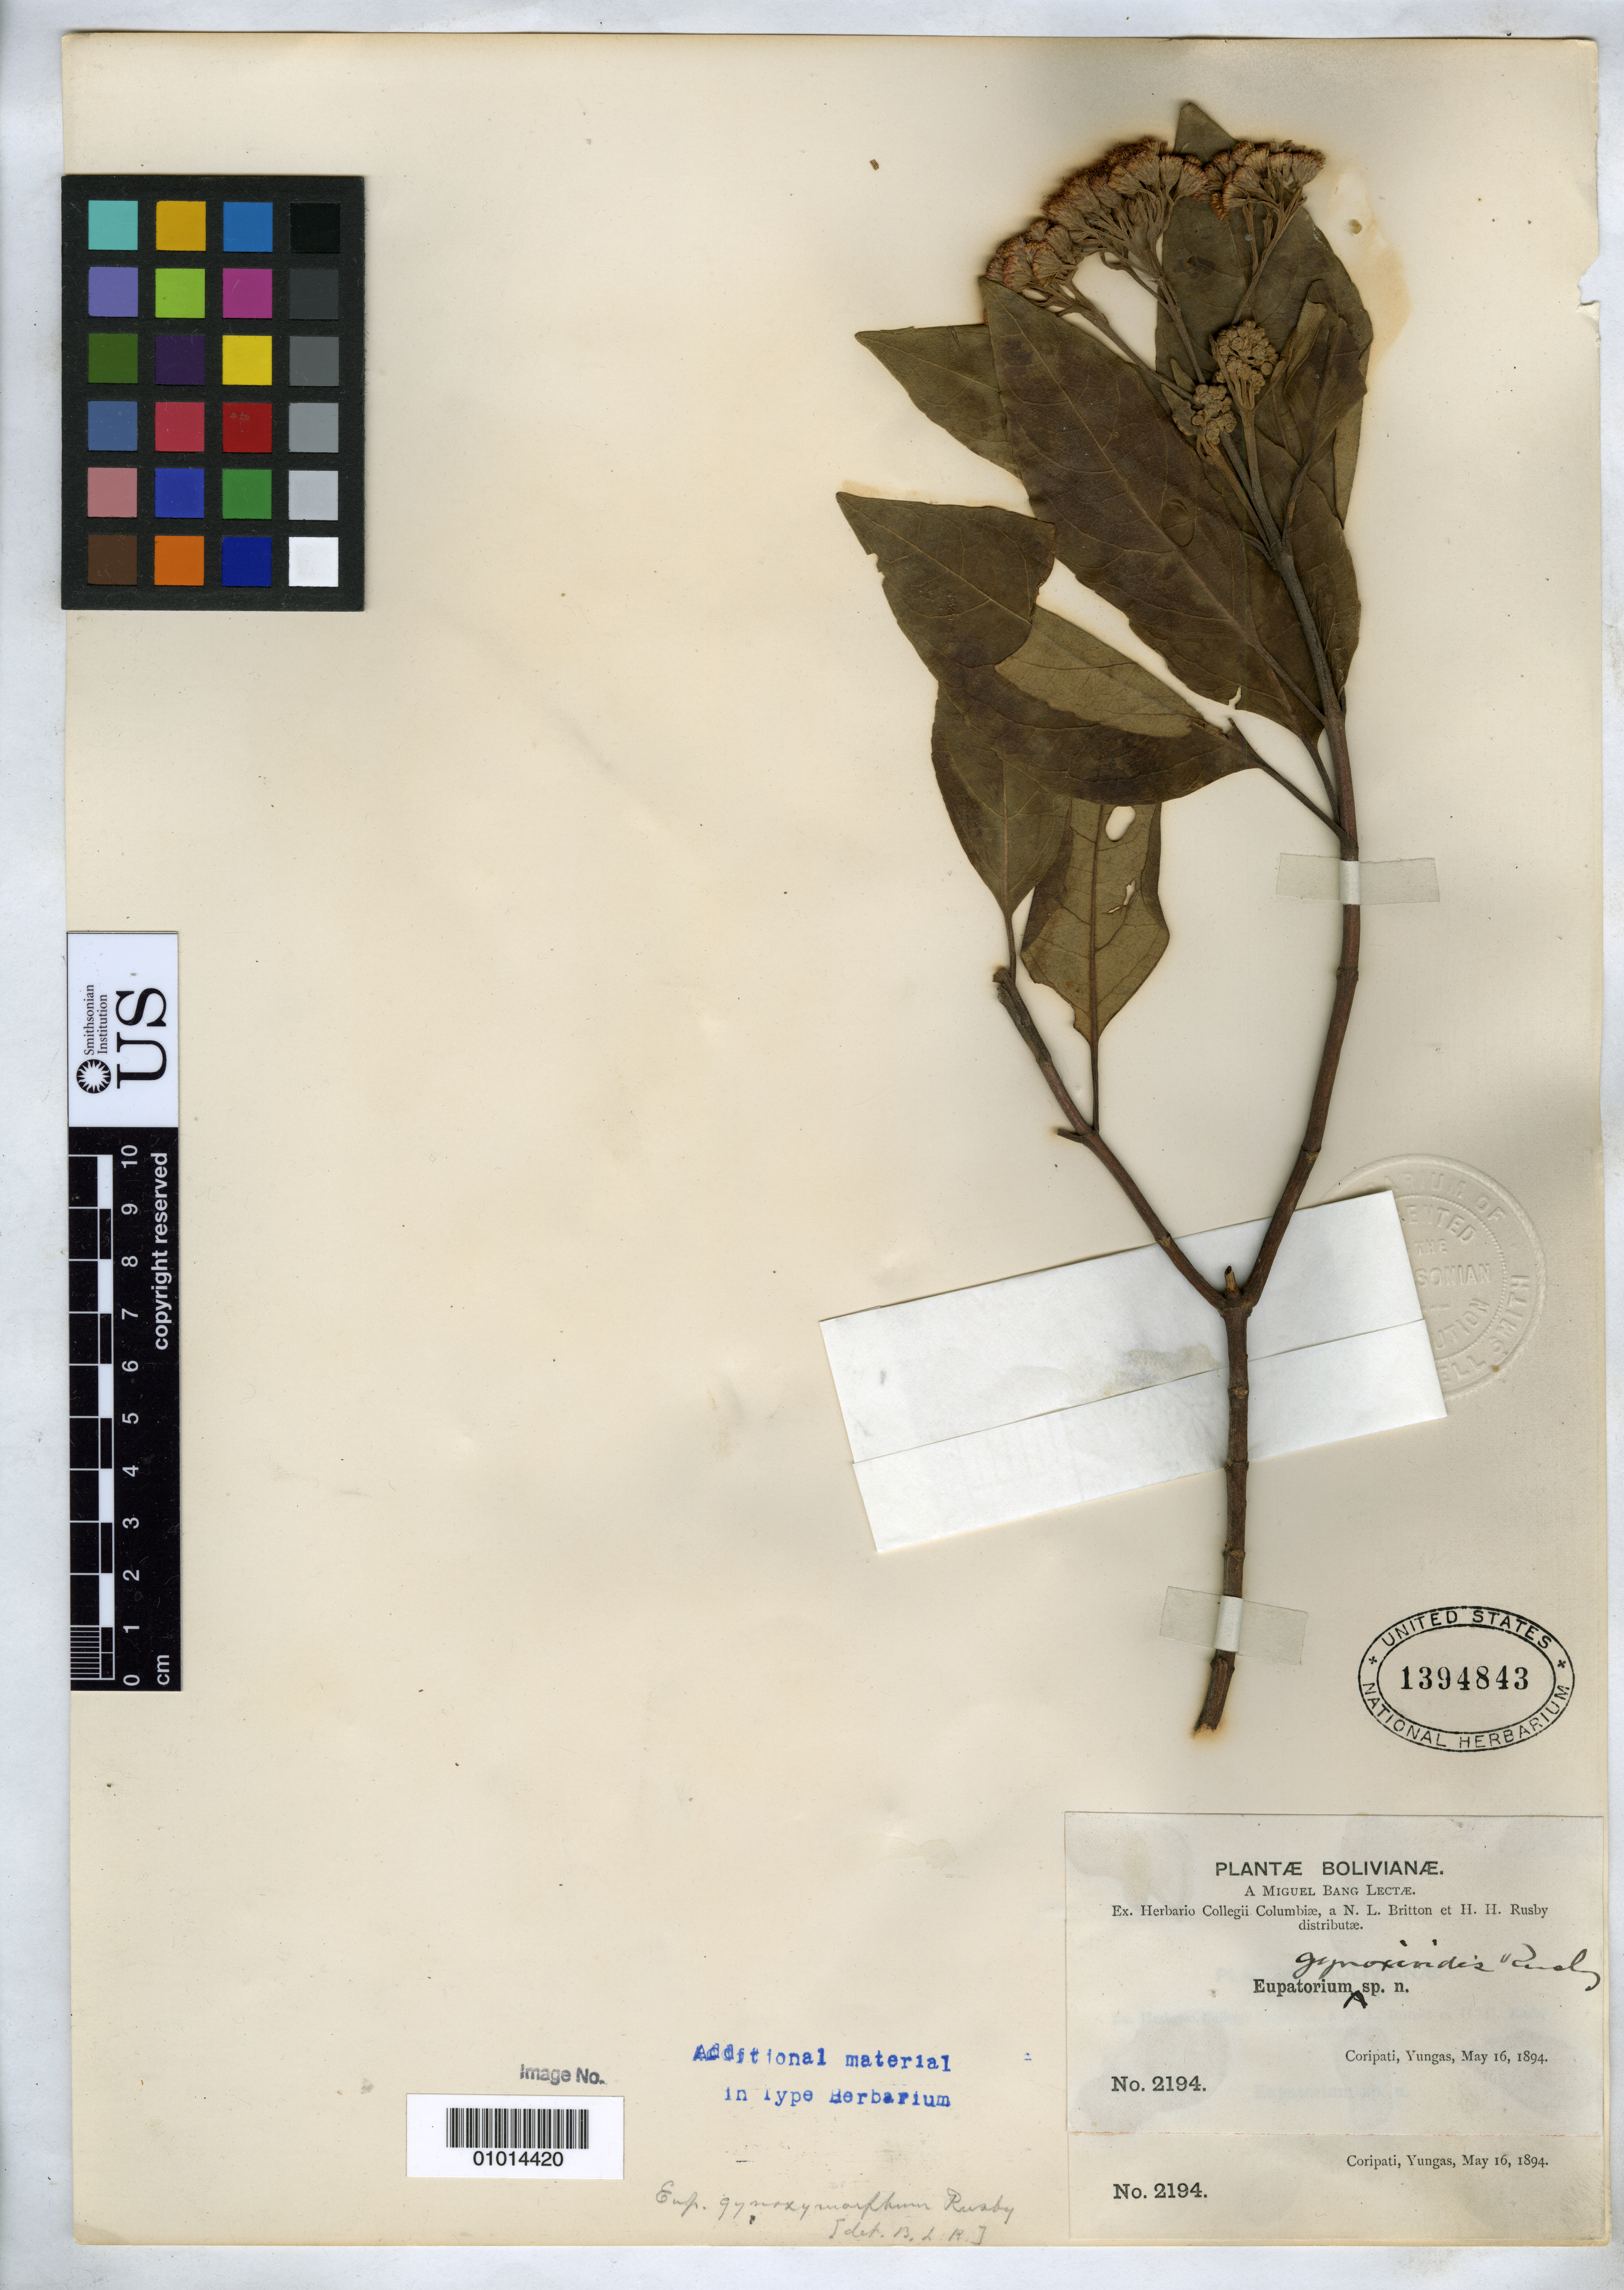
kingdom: Plantae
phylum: Tracheophyta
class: Magnoliopsida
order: Asterales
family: Asteraceae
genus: Eupatorium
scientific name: Eupatorium gynoxioides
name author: Rusby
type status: Isotype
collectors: M. Bang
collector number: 2194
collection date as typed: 16 May 1894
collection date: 1894-05-16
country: Bolivia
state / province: La Paz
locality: Coripata, Yungas.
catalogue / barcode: US 1394843